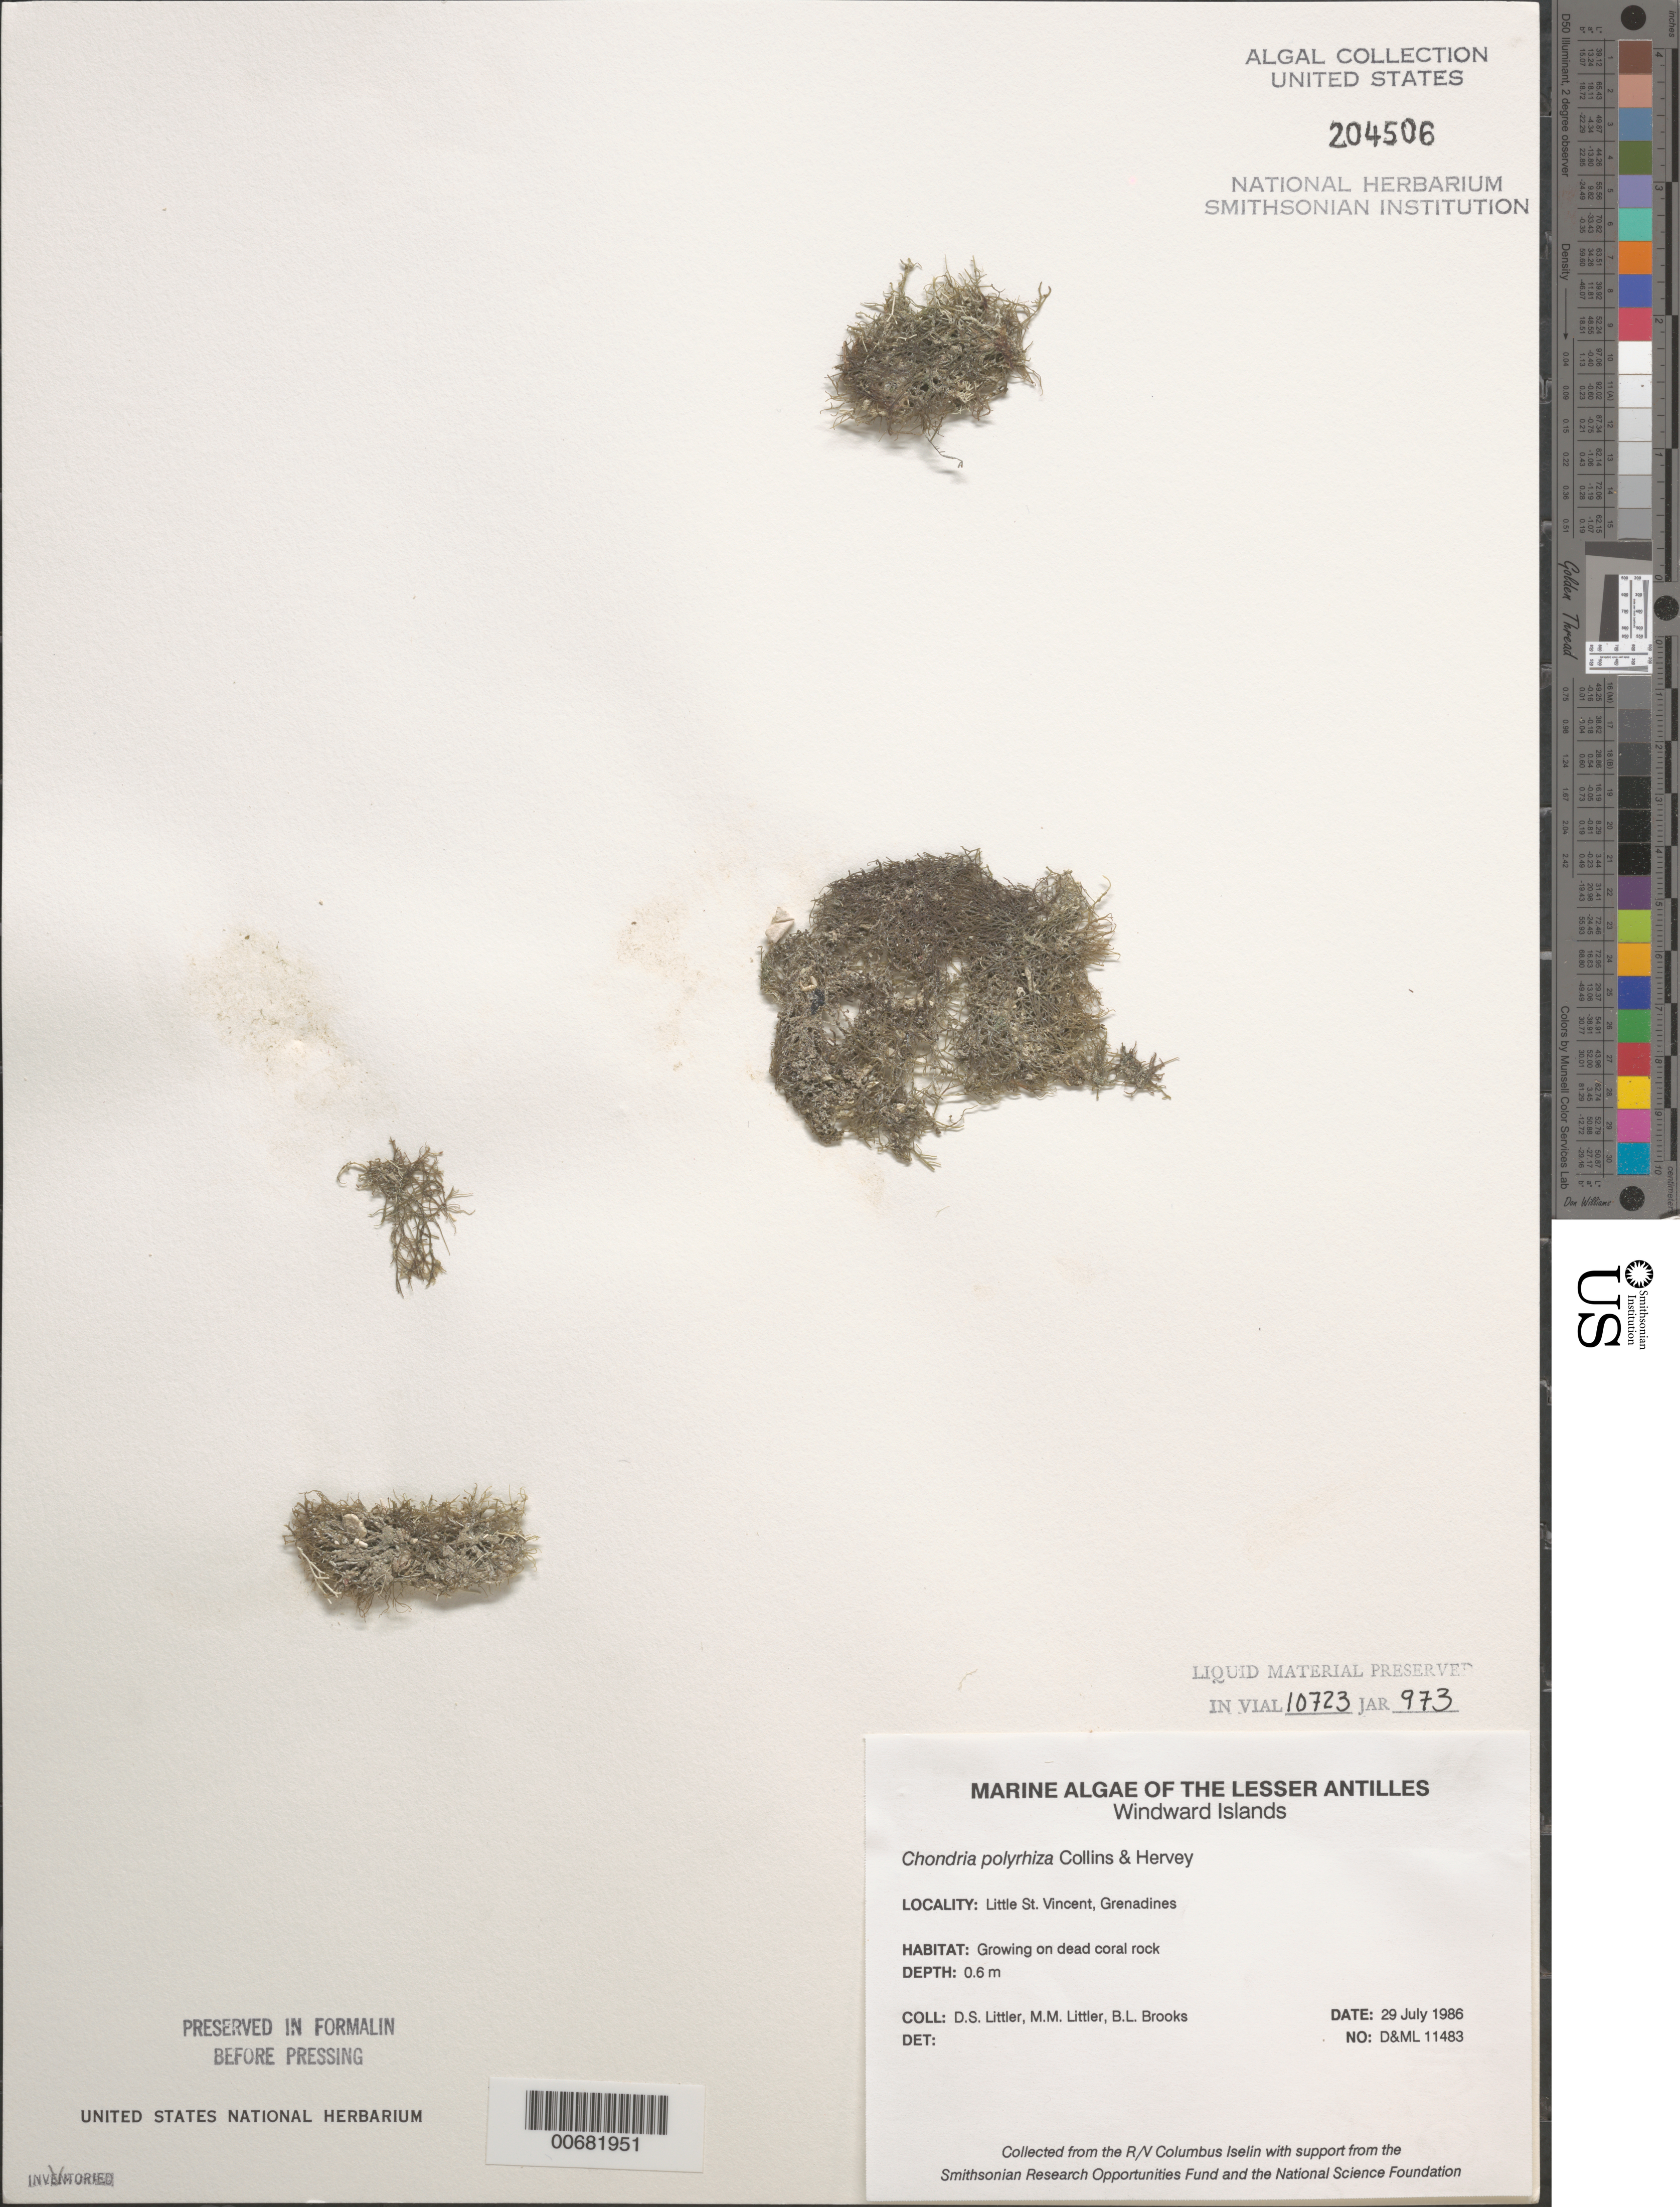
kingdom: Plantae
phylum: Rhodophyta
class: Florideophyceae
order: Ceramiales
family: Rhodomelaceae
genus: Chondria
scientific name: Chondria polyrhiza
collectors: D. S. Littler, M. M. Littler & B. Brooks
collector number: D&ML 11483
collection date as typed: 29 Jul 1986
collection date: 1986-07-29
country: St. Vincent - Grenadines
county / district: Grenadines Parish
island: Little Saint Vincent [Petit Saint Vincent ]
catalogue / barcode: US 204506